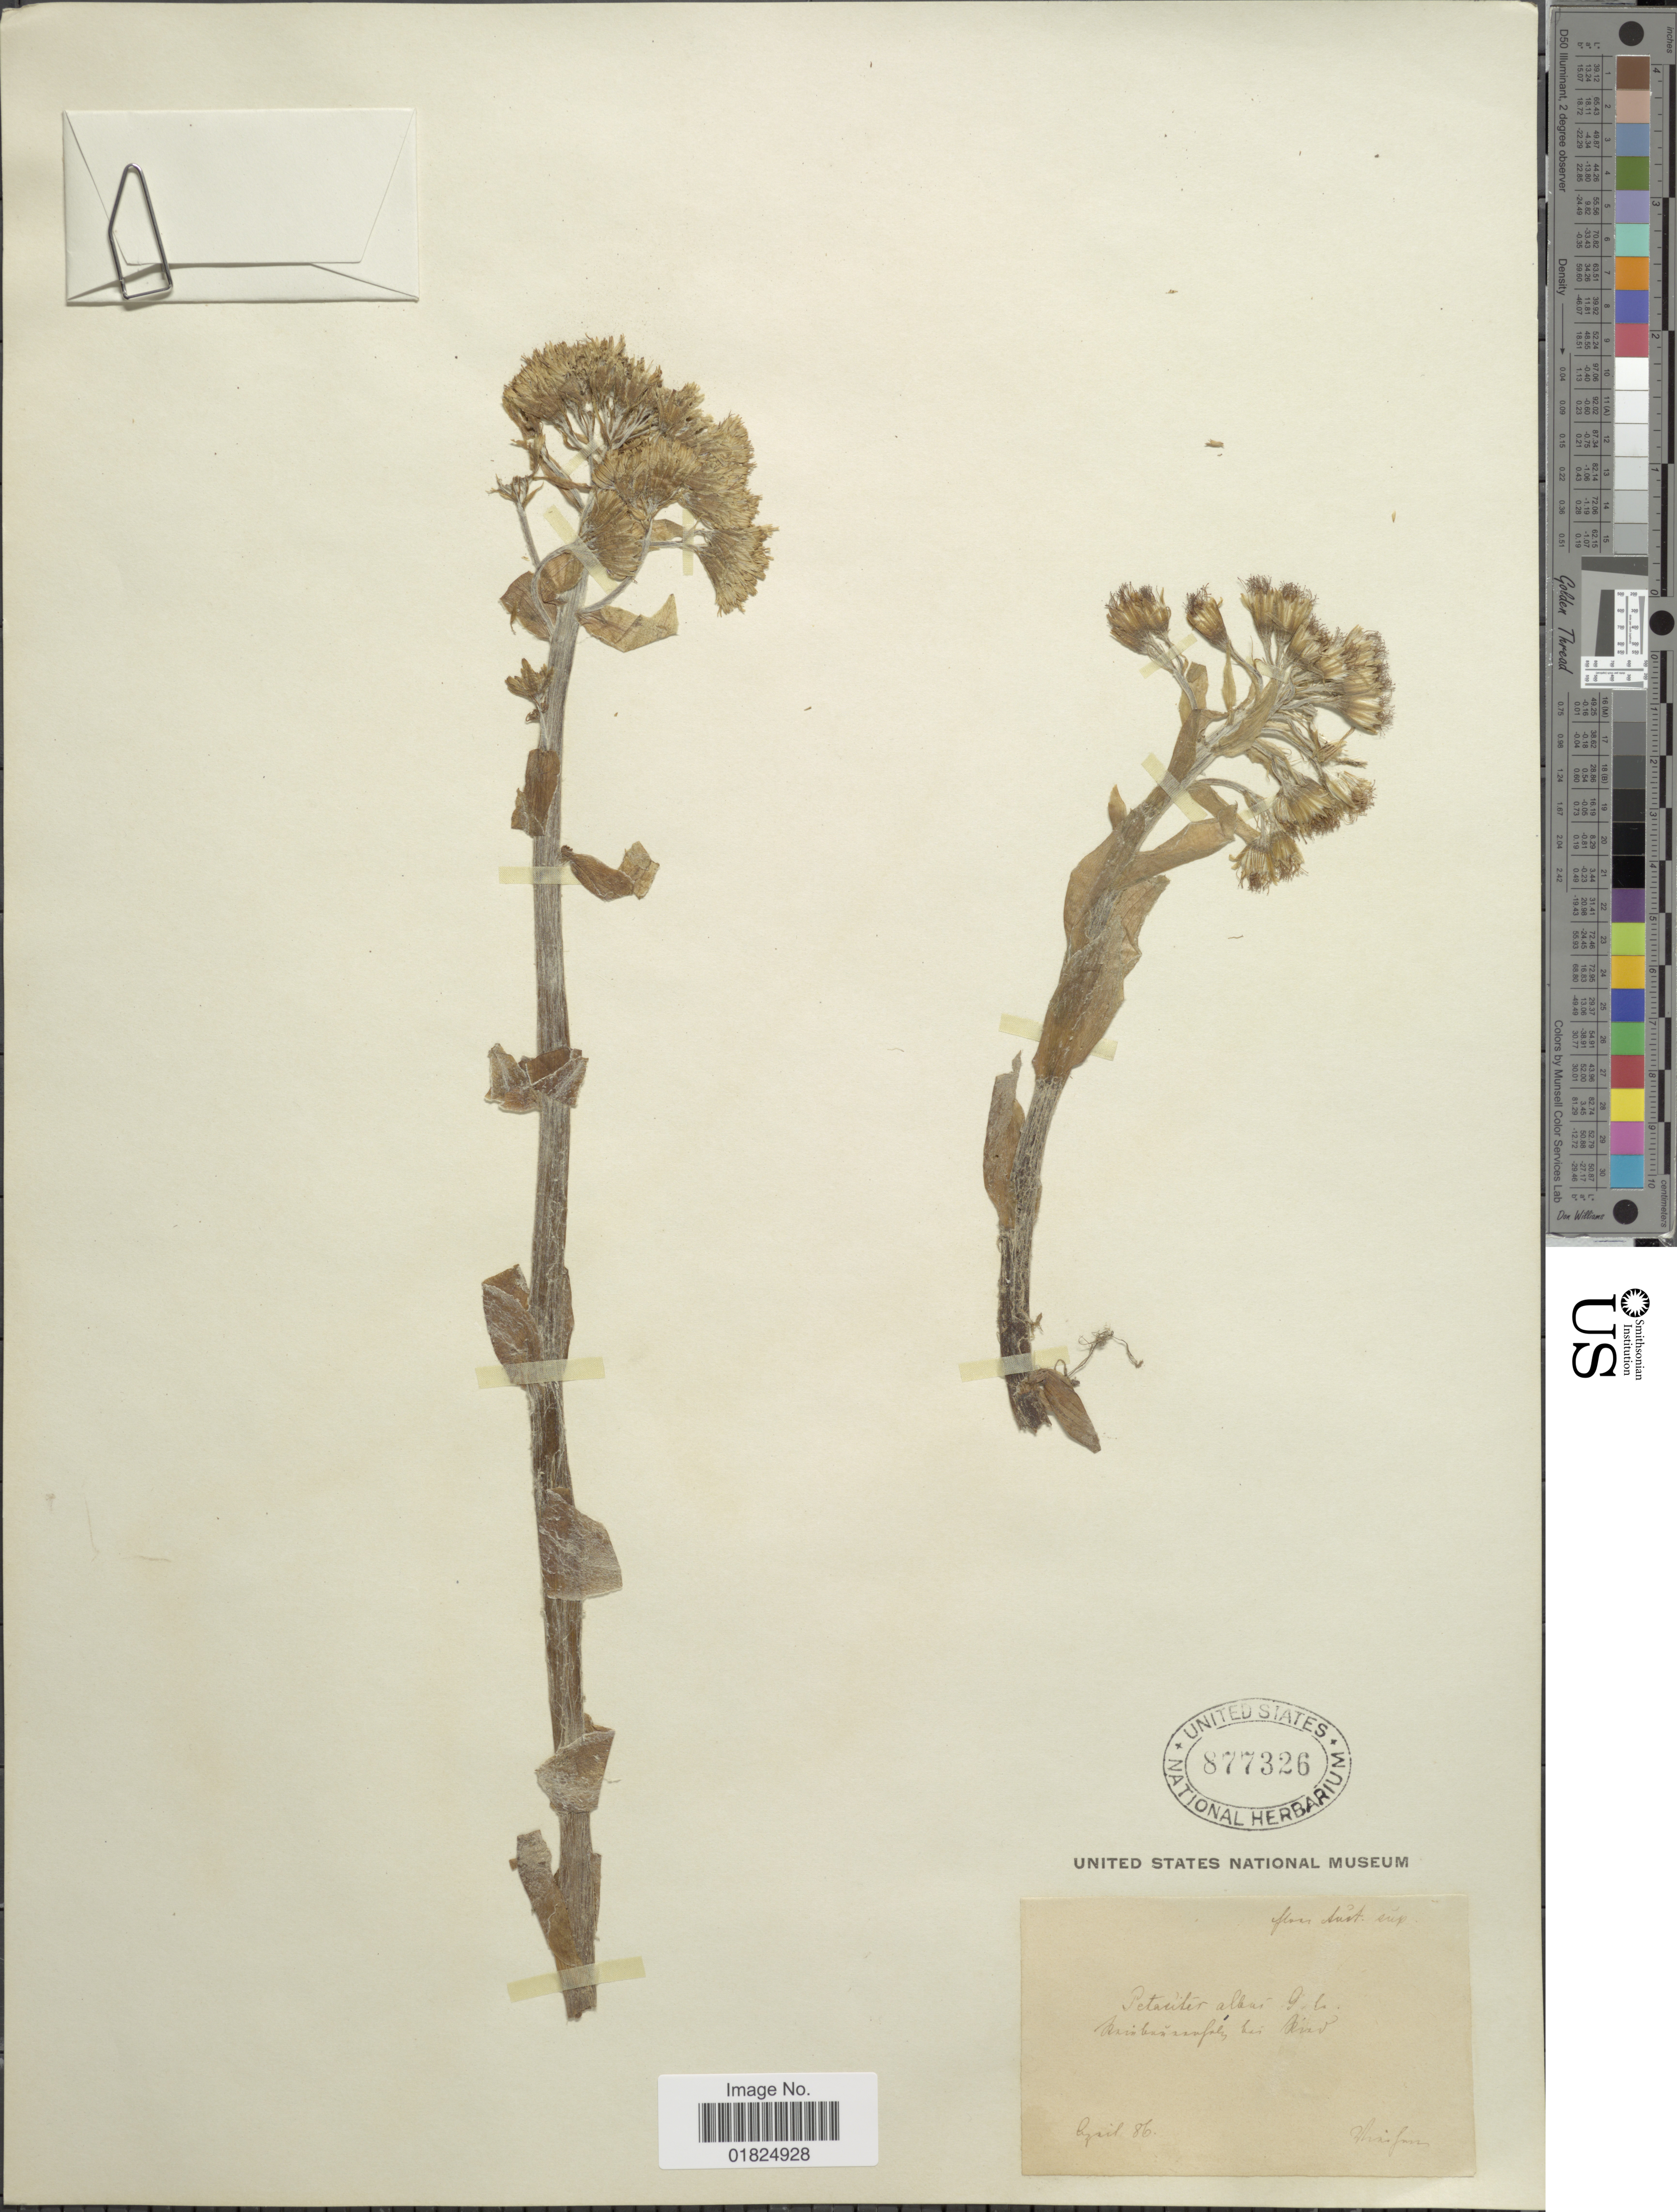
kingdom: Plantae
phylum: Tracheophyta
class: Magnoliopsida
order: Asterales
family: Asteraceae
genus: Petasites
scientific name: Petasites albus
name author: (L.) Gaertn.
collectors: F. Vierhapper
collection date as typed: Transcribed d/m/y: /4/86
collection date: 1886-04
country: Austria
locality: Flora Aust. super., Rainbauernholz bei Ried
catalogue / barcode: US 877326